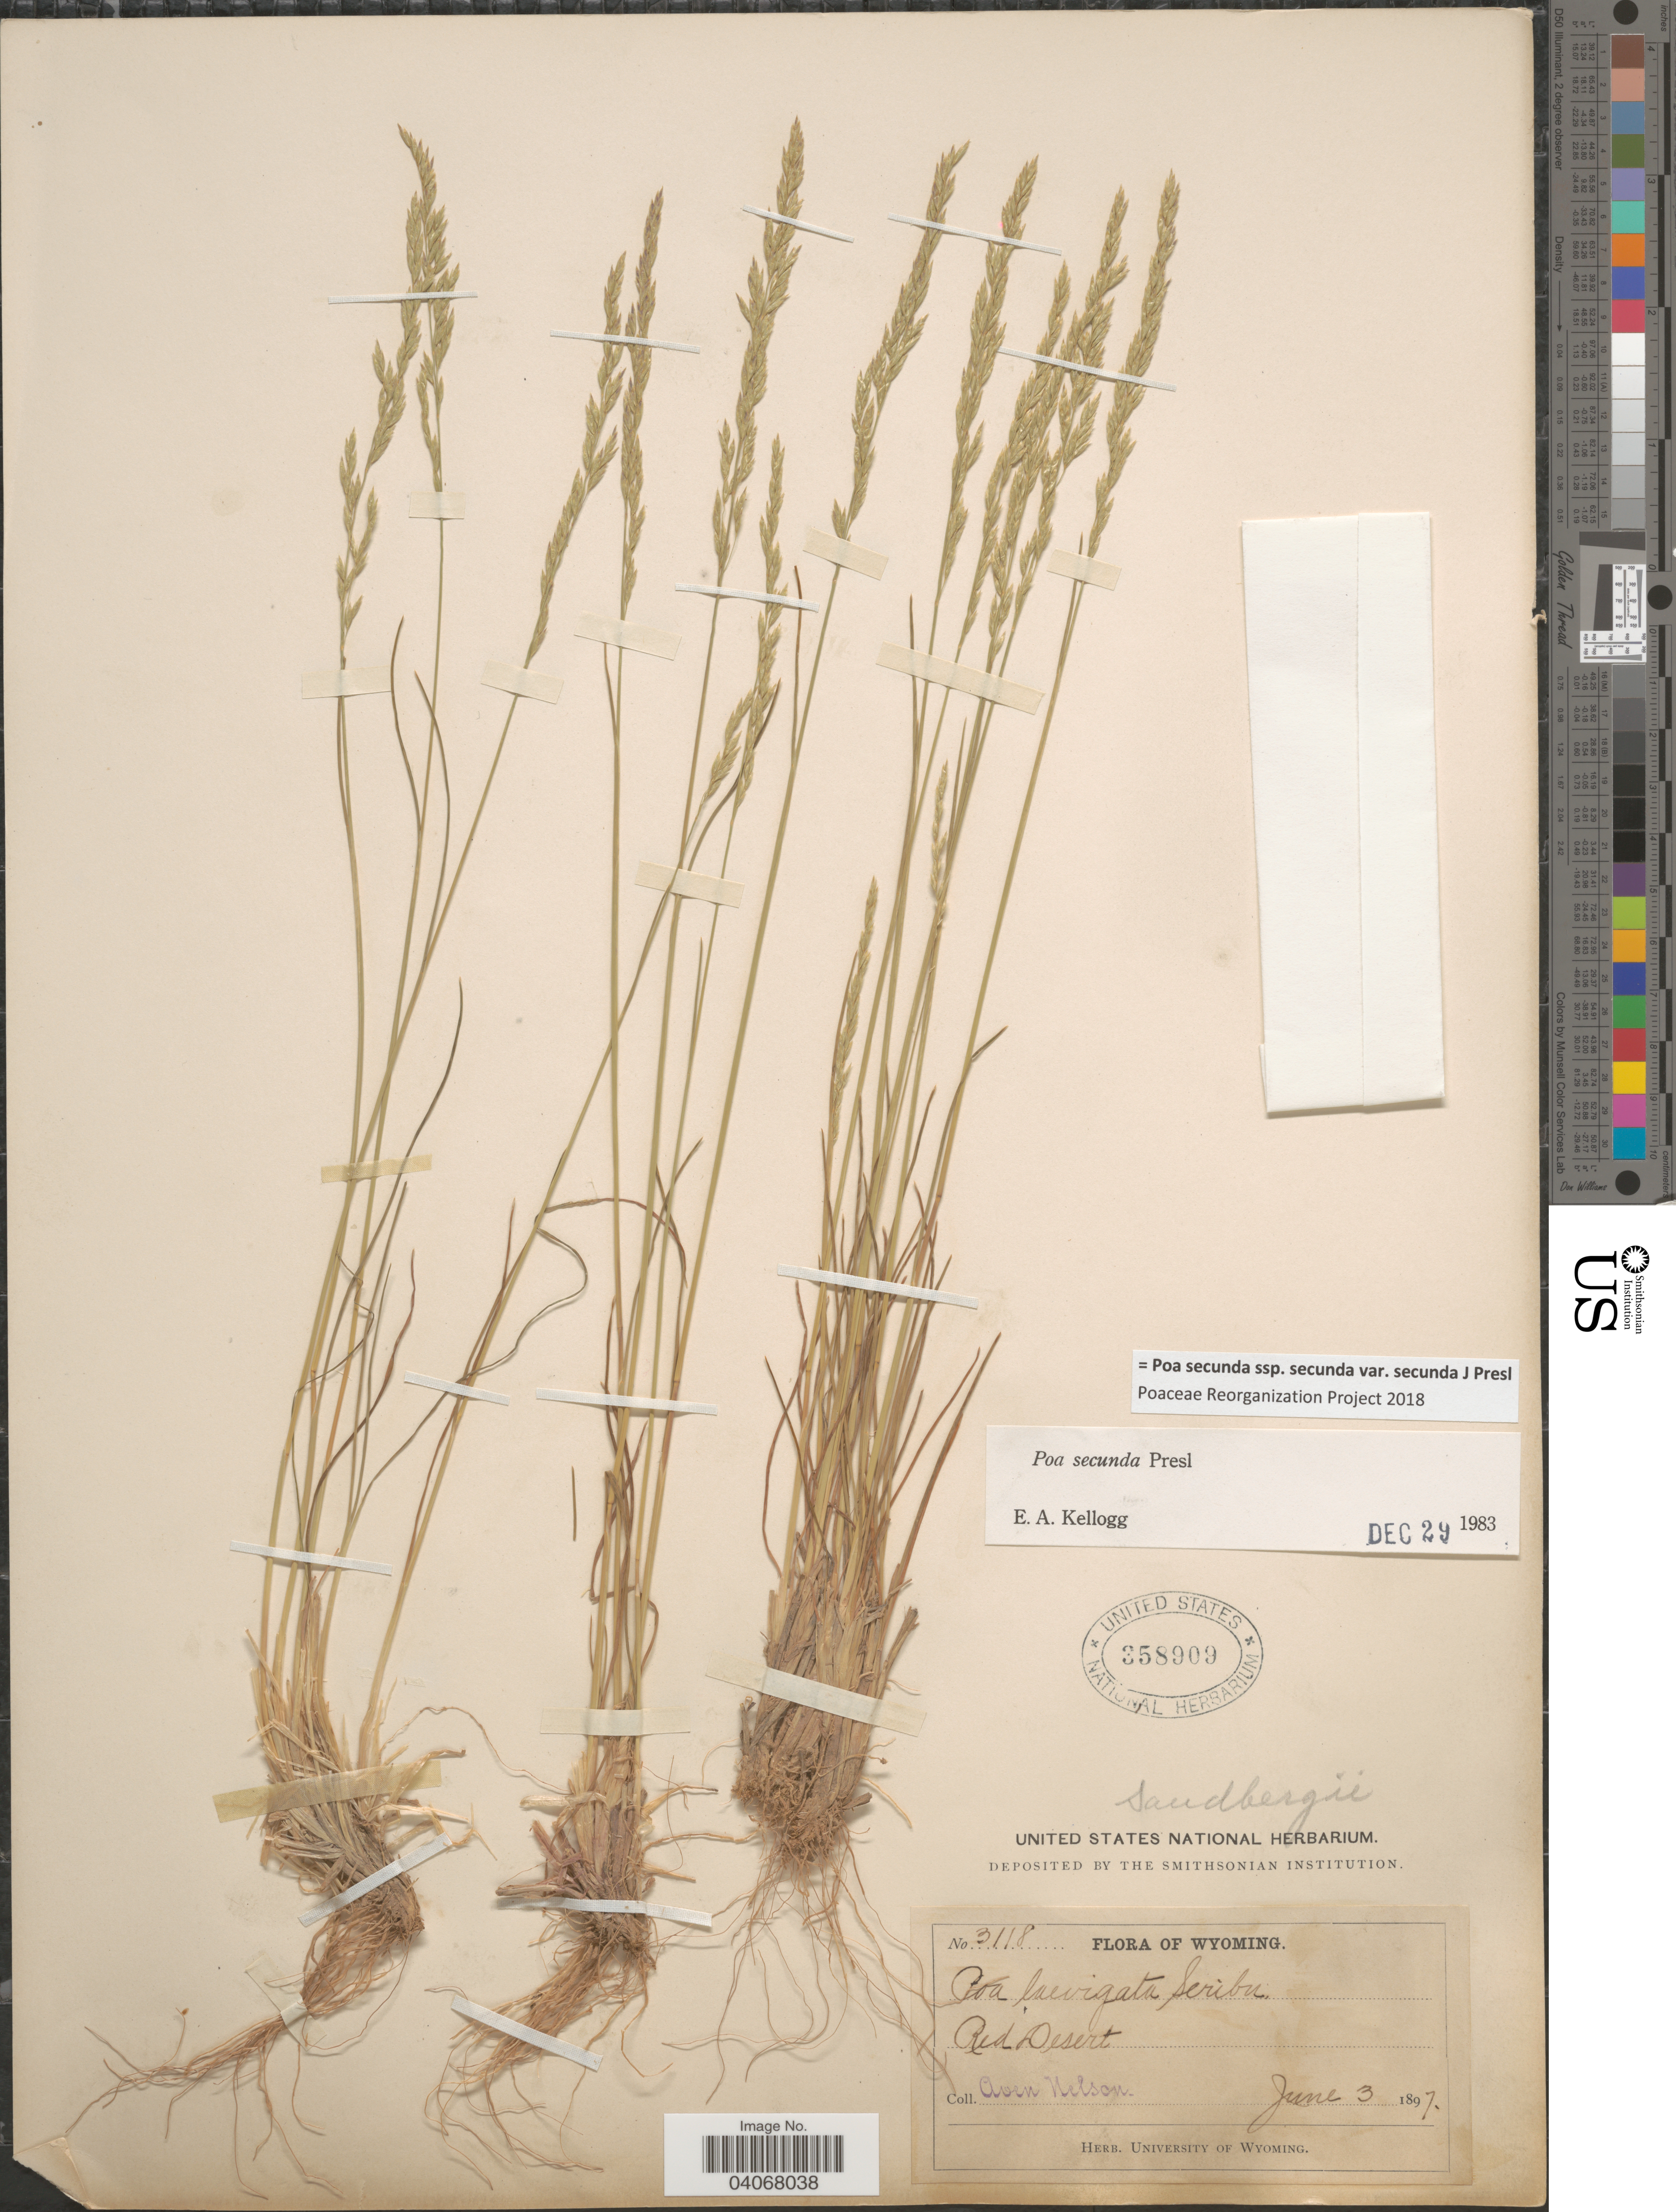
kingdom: Plantae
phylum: Tracheophyta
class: Liliopsida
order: Poales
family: Poaceae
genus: Poa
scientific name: Poa secunda subsp. secunda var. secunda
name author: J. Presl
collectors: A. Nelson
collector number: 3118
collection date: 1897-06-03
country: United States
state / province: Wyoming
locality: Red Desert.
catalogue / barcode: US 358909